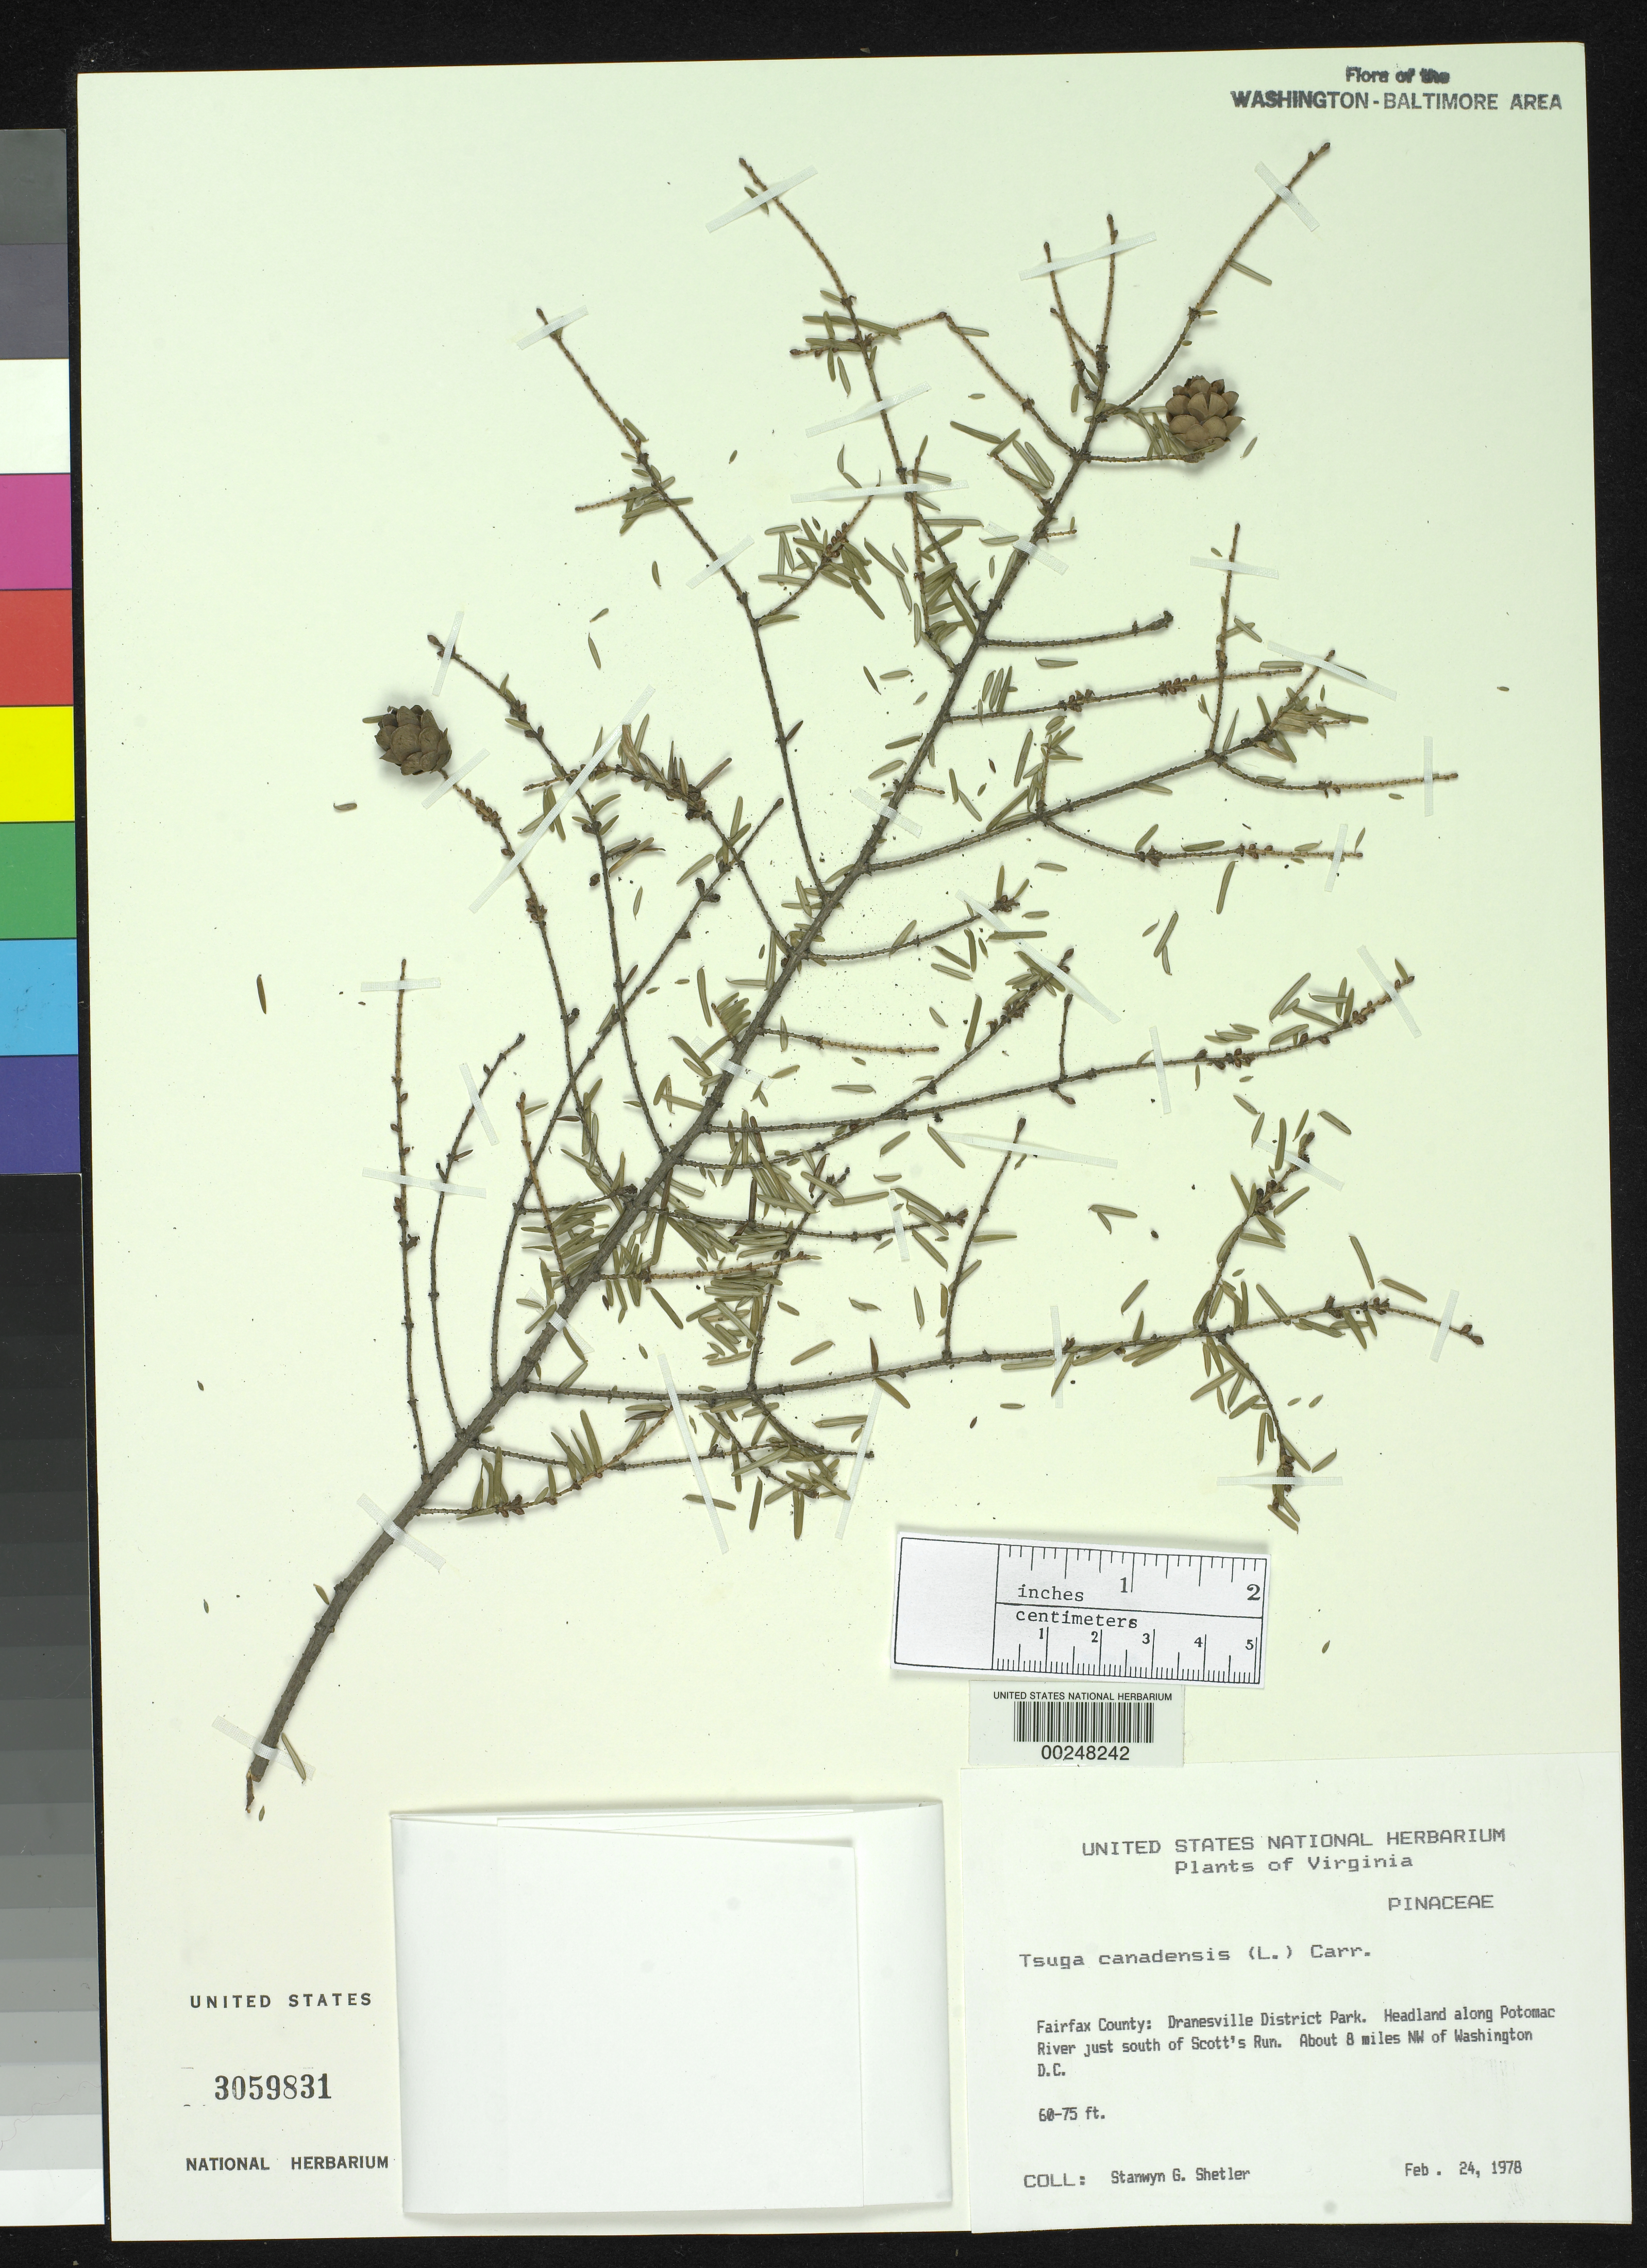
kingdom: Plantae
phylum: Tracheophyta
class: Pinopsida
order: Pinales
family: Pinaceae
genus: Tsuga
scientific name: Tsuga canadensis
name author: (L.) Carrière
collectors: S. Shetler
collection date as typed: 24 Feb 1978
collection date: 1978-02-24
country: United States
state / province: Virginia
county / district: Fairfax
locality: South of Scott's Run. About 8 miles NW of Washington DC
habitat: Headland along Potomac River s of Scott's Run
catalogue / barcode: US 3059831